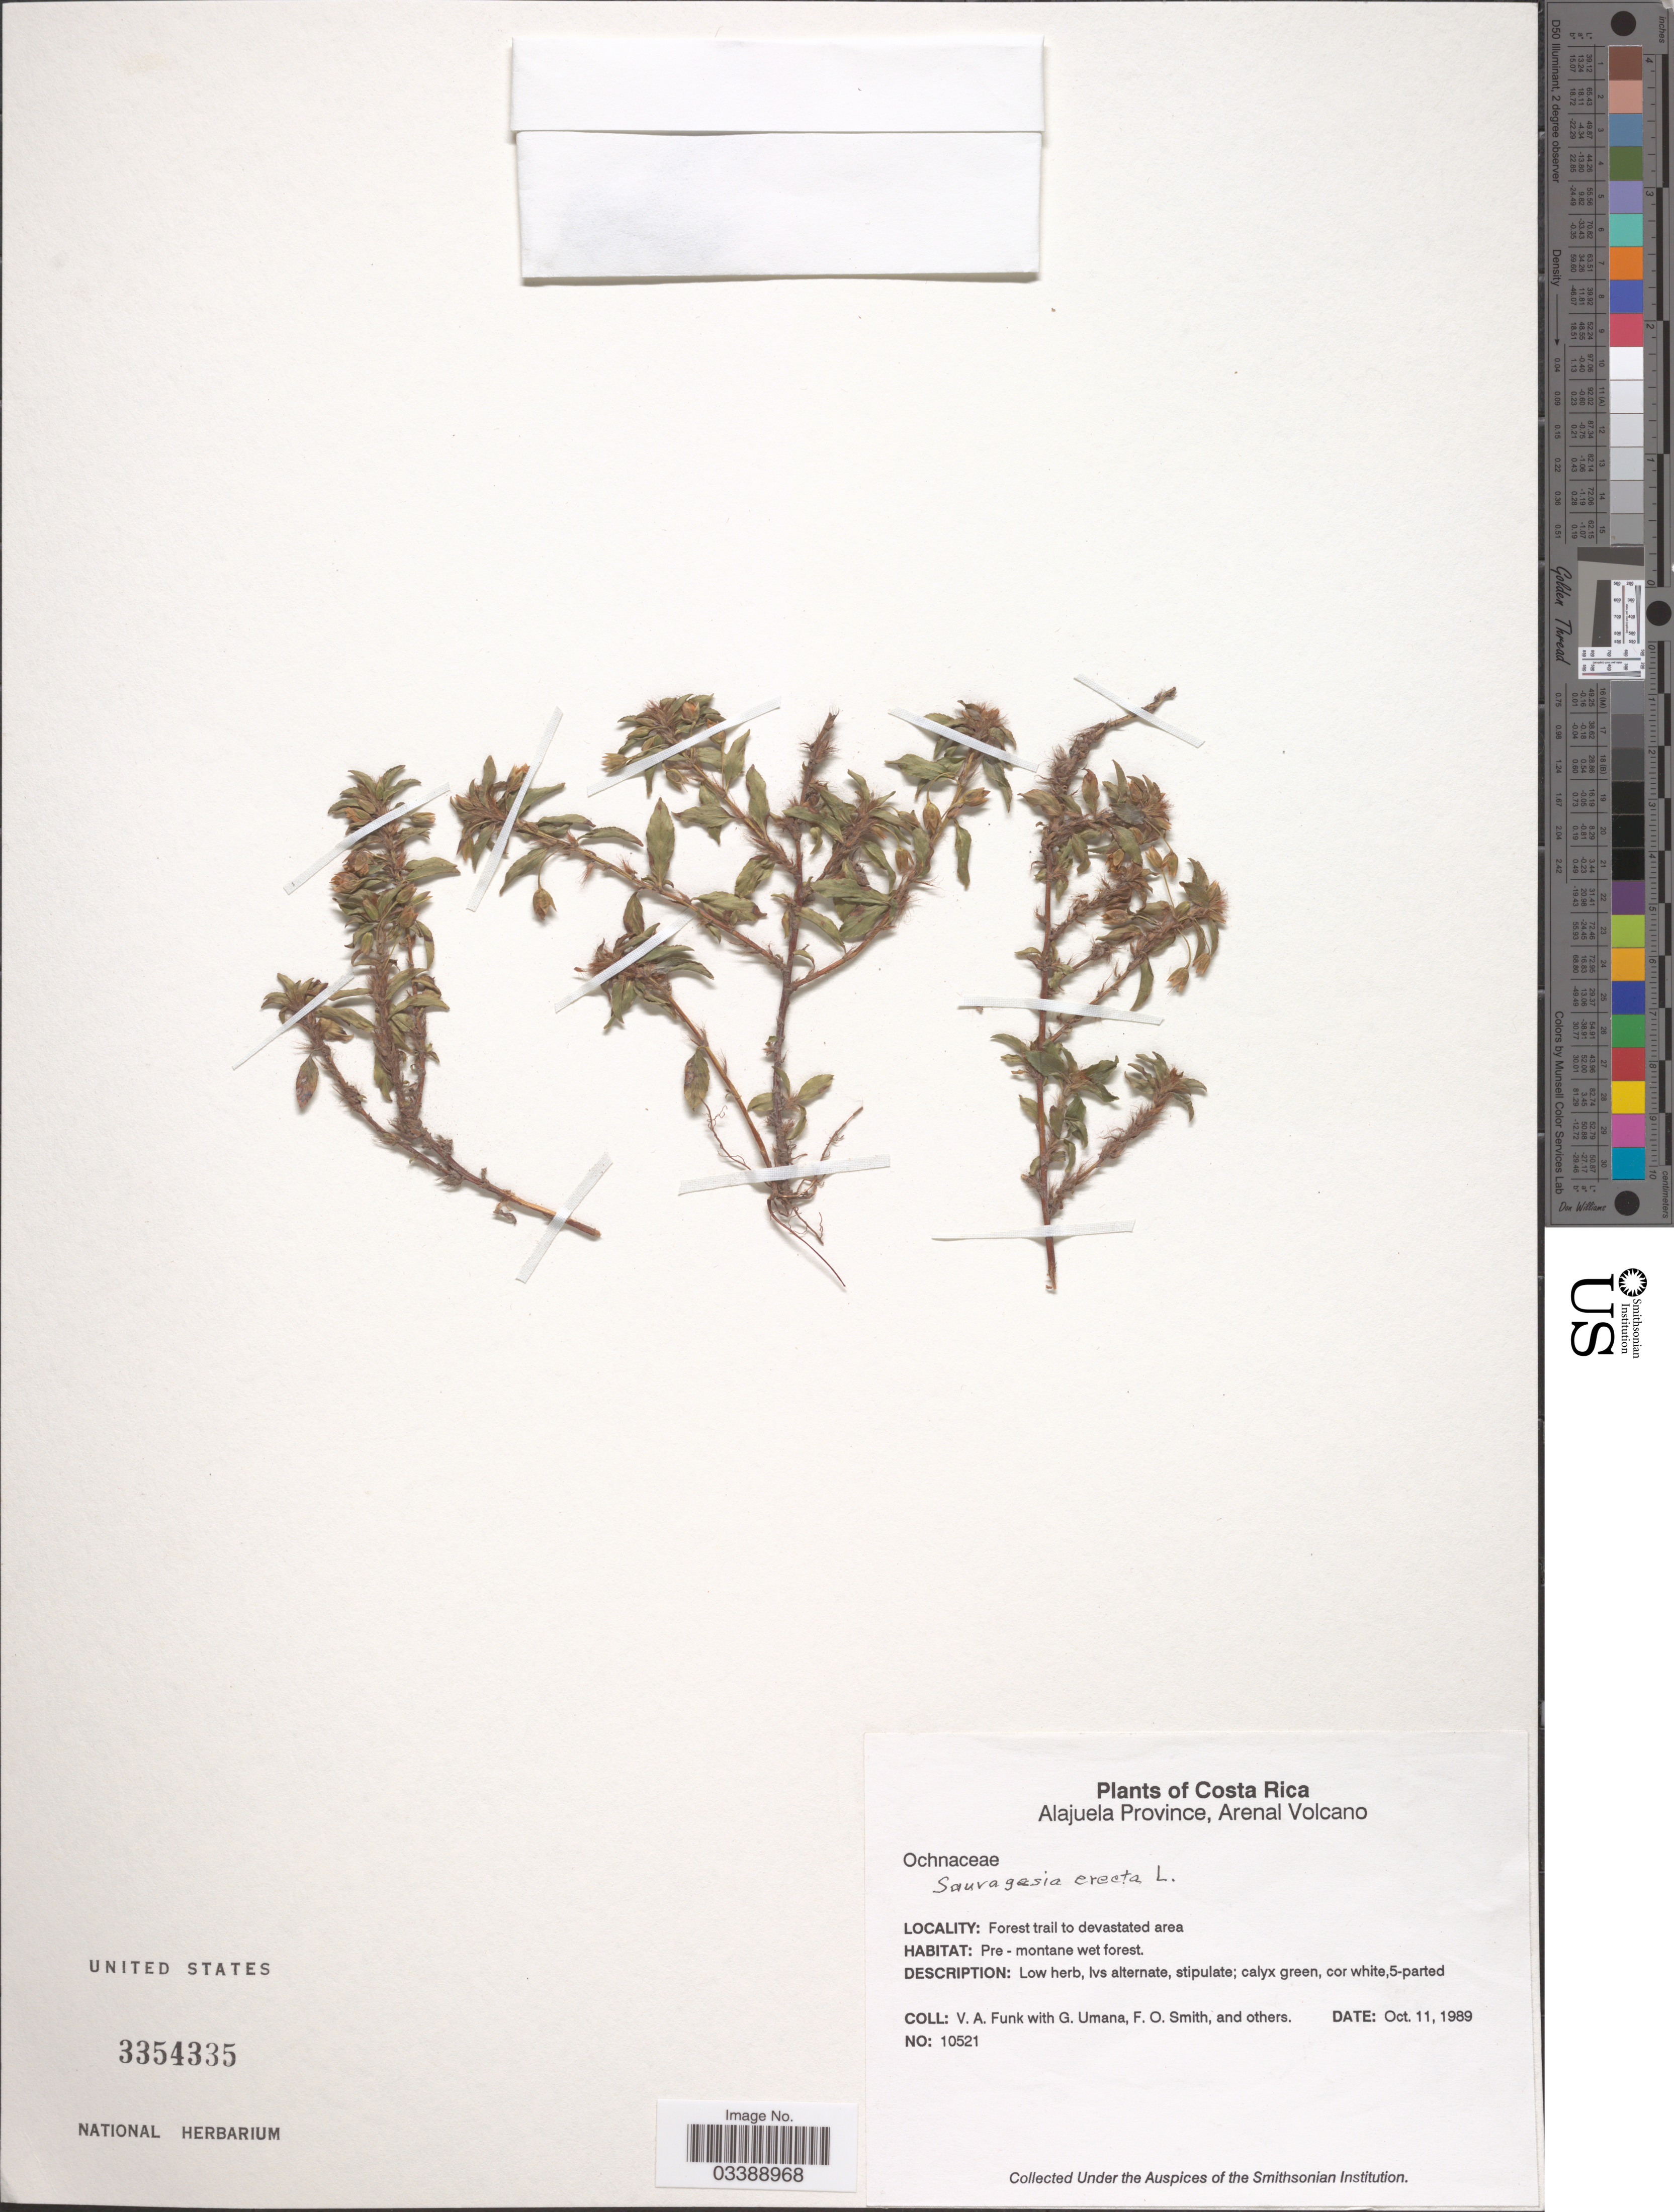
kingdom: Plantae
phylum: Tracheophyta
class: Magnoliopsida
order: Malpighiales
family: Ochnaceae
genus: Sauvagesia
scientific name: Sauvagesia erecta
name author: L.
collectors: V. Funk, G. Umana, F. Smith & et al.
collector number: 10521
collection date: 1989-10-11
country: Costa Rica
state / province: Alajuela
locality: Arenal Volcano. Forest trail to devastated area.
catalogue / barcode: US 3354335